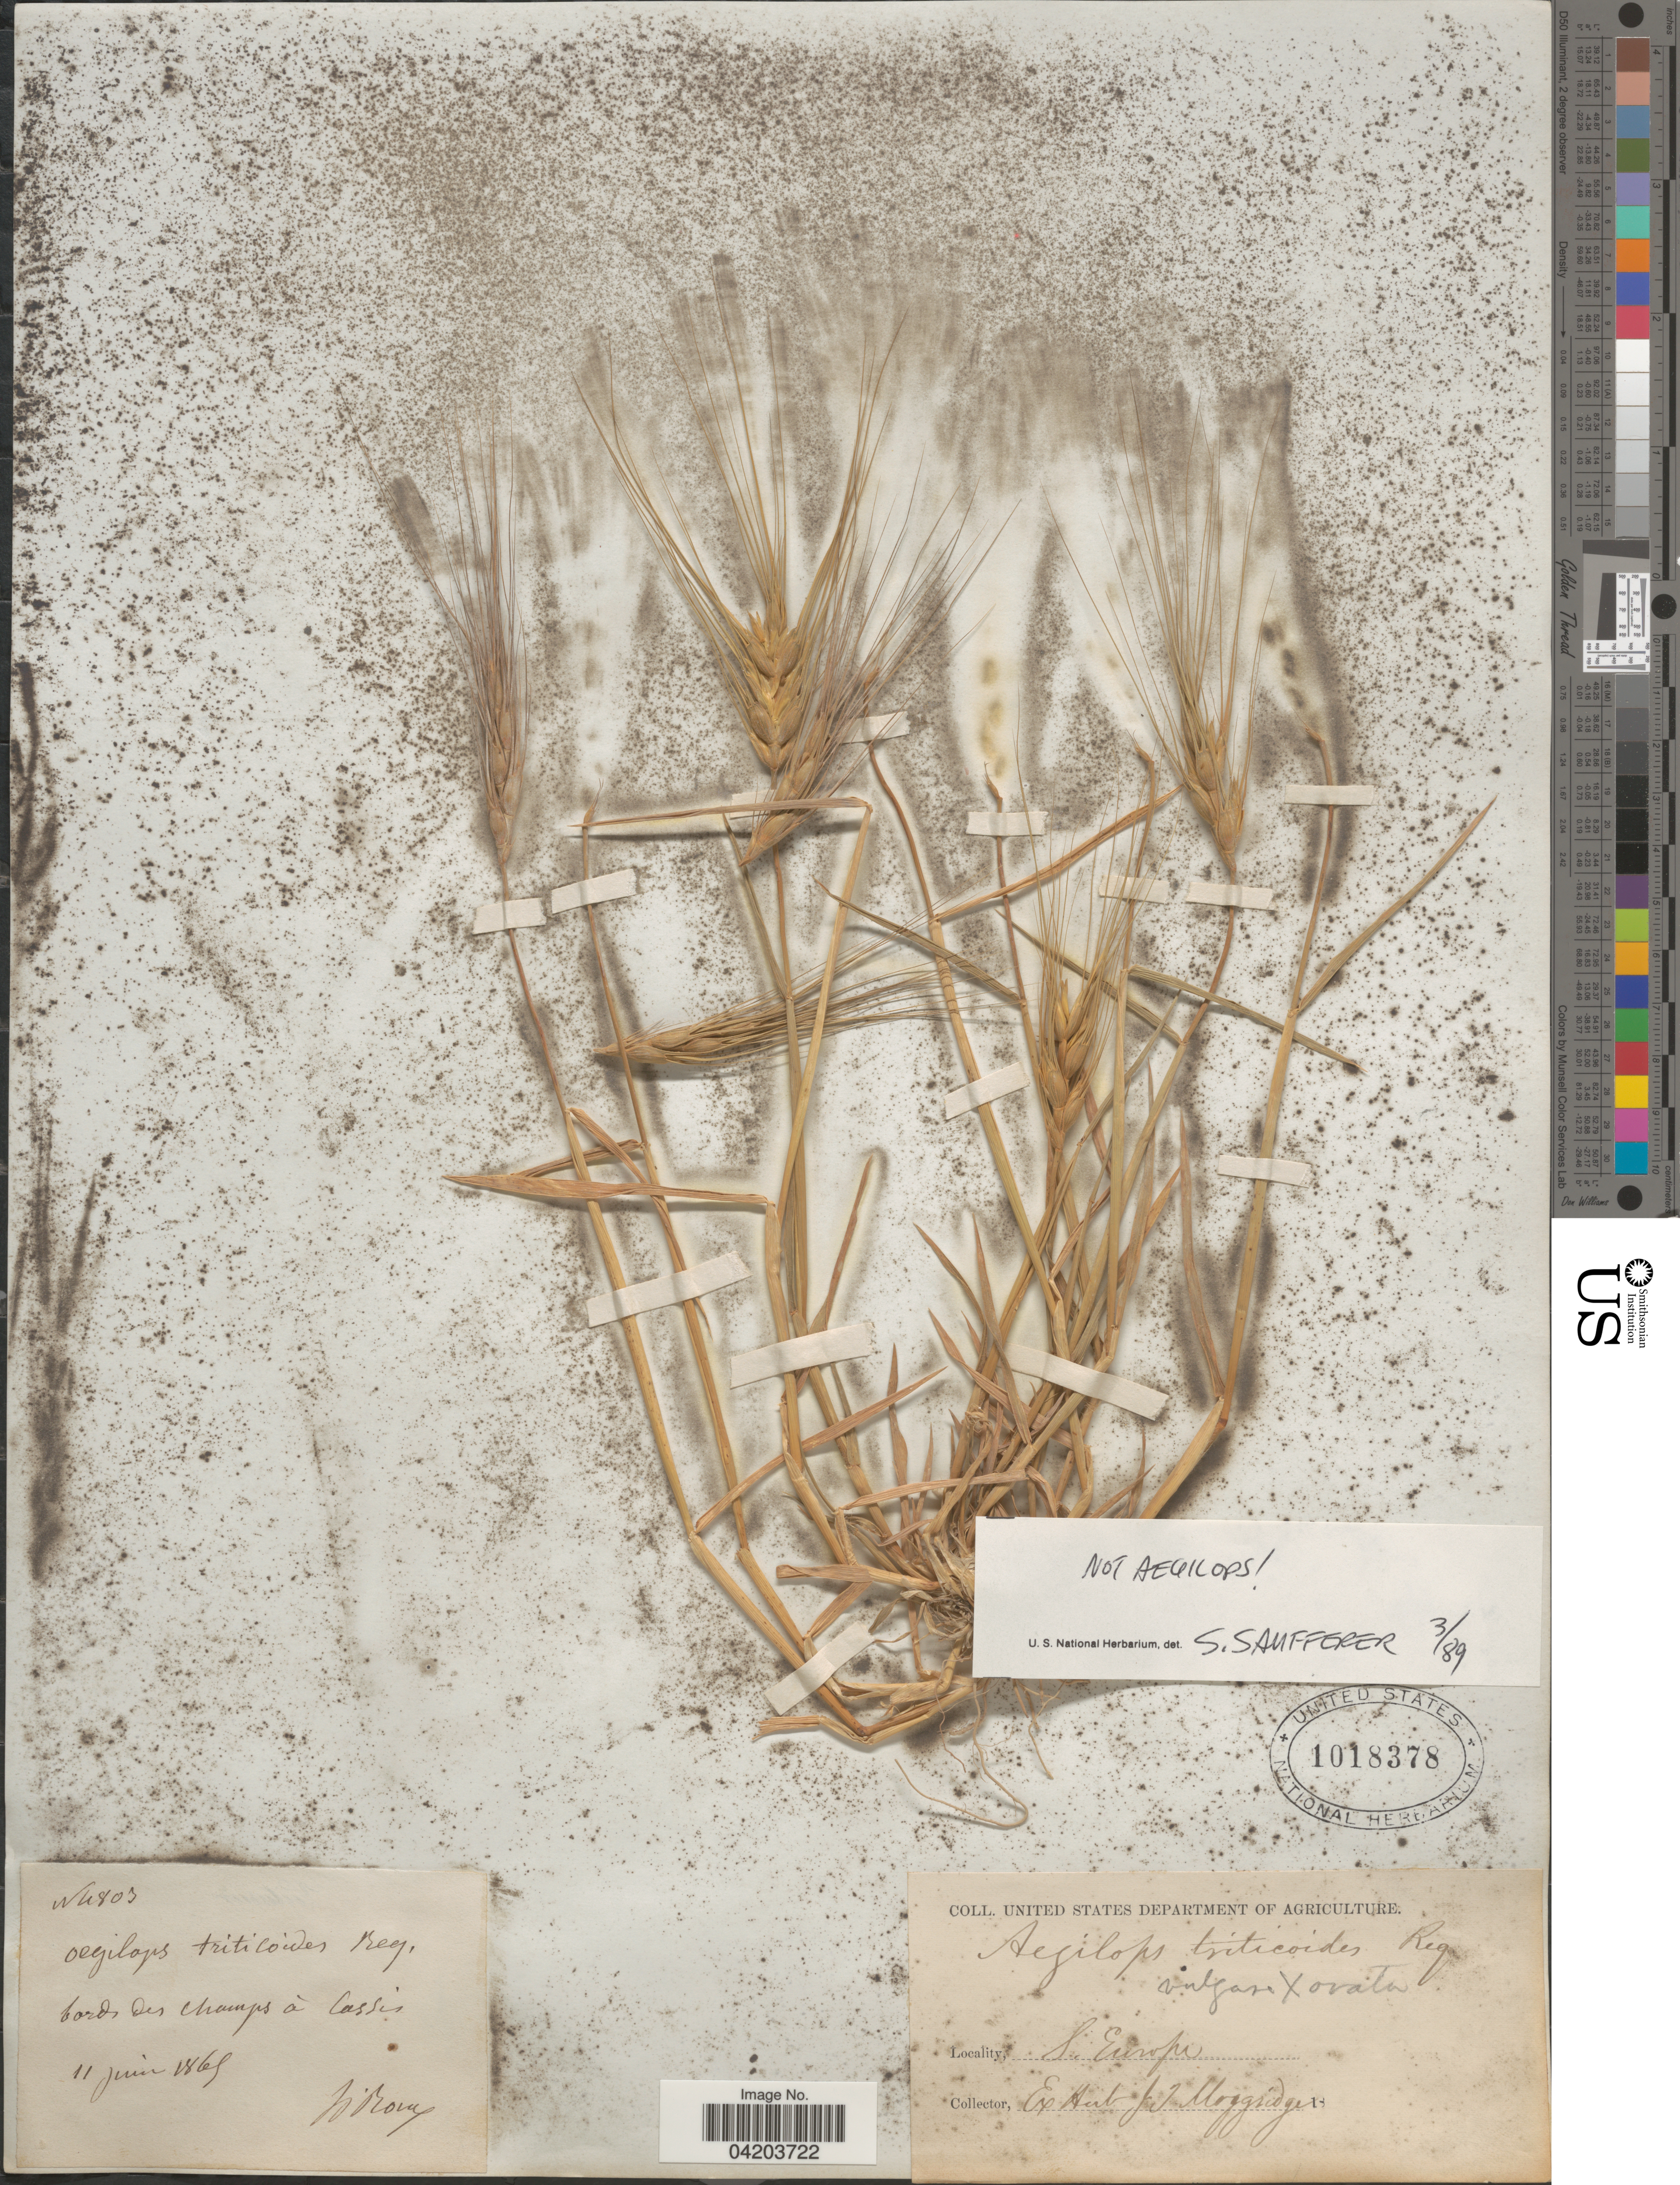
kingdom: Plantae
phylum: Tracheophyta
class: Liliopsida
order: Poales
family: Poaceae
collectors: N. Roux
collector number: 4803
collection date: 1865-06-11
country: France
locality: Bords des champs à Cassis. S. Europe.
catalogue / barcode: US 1018378